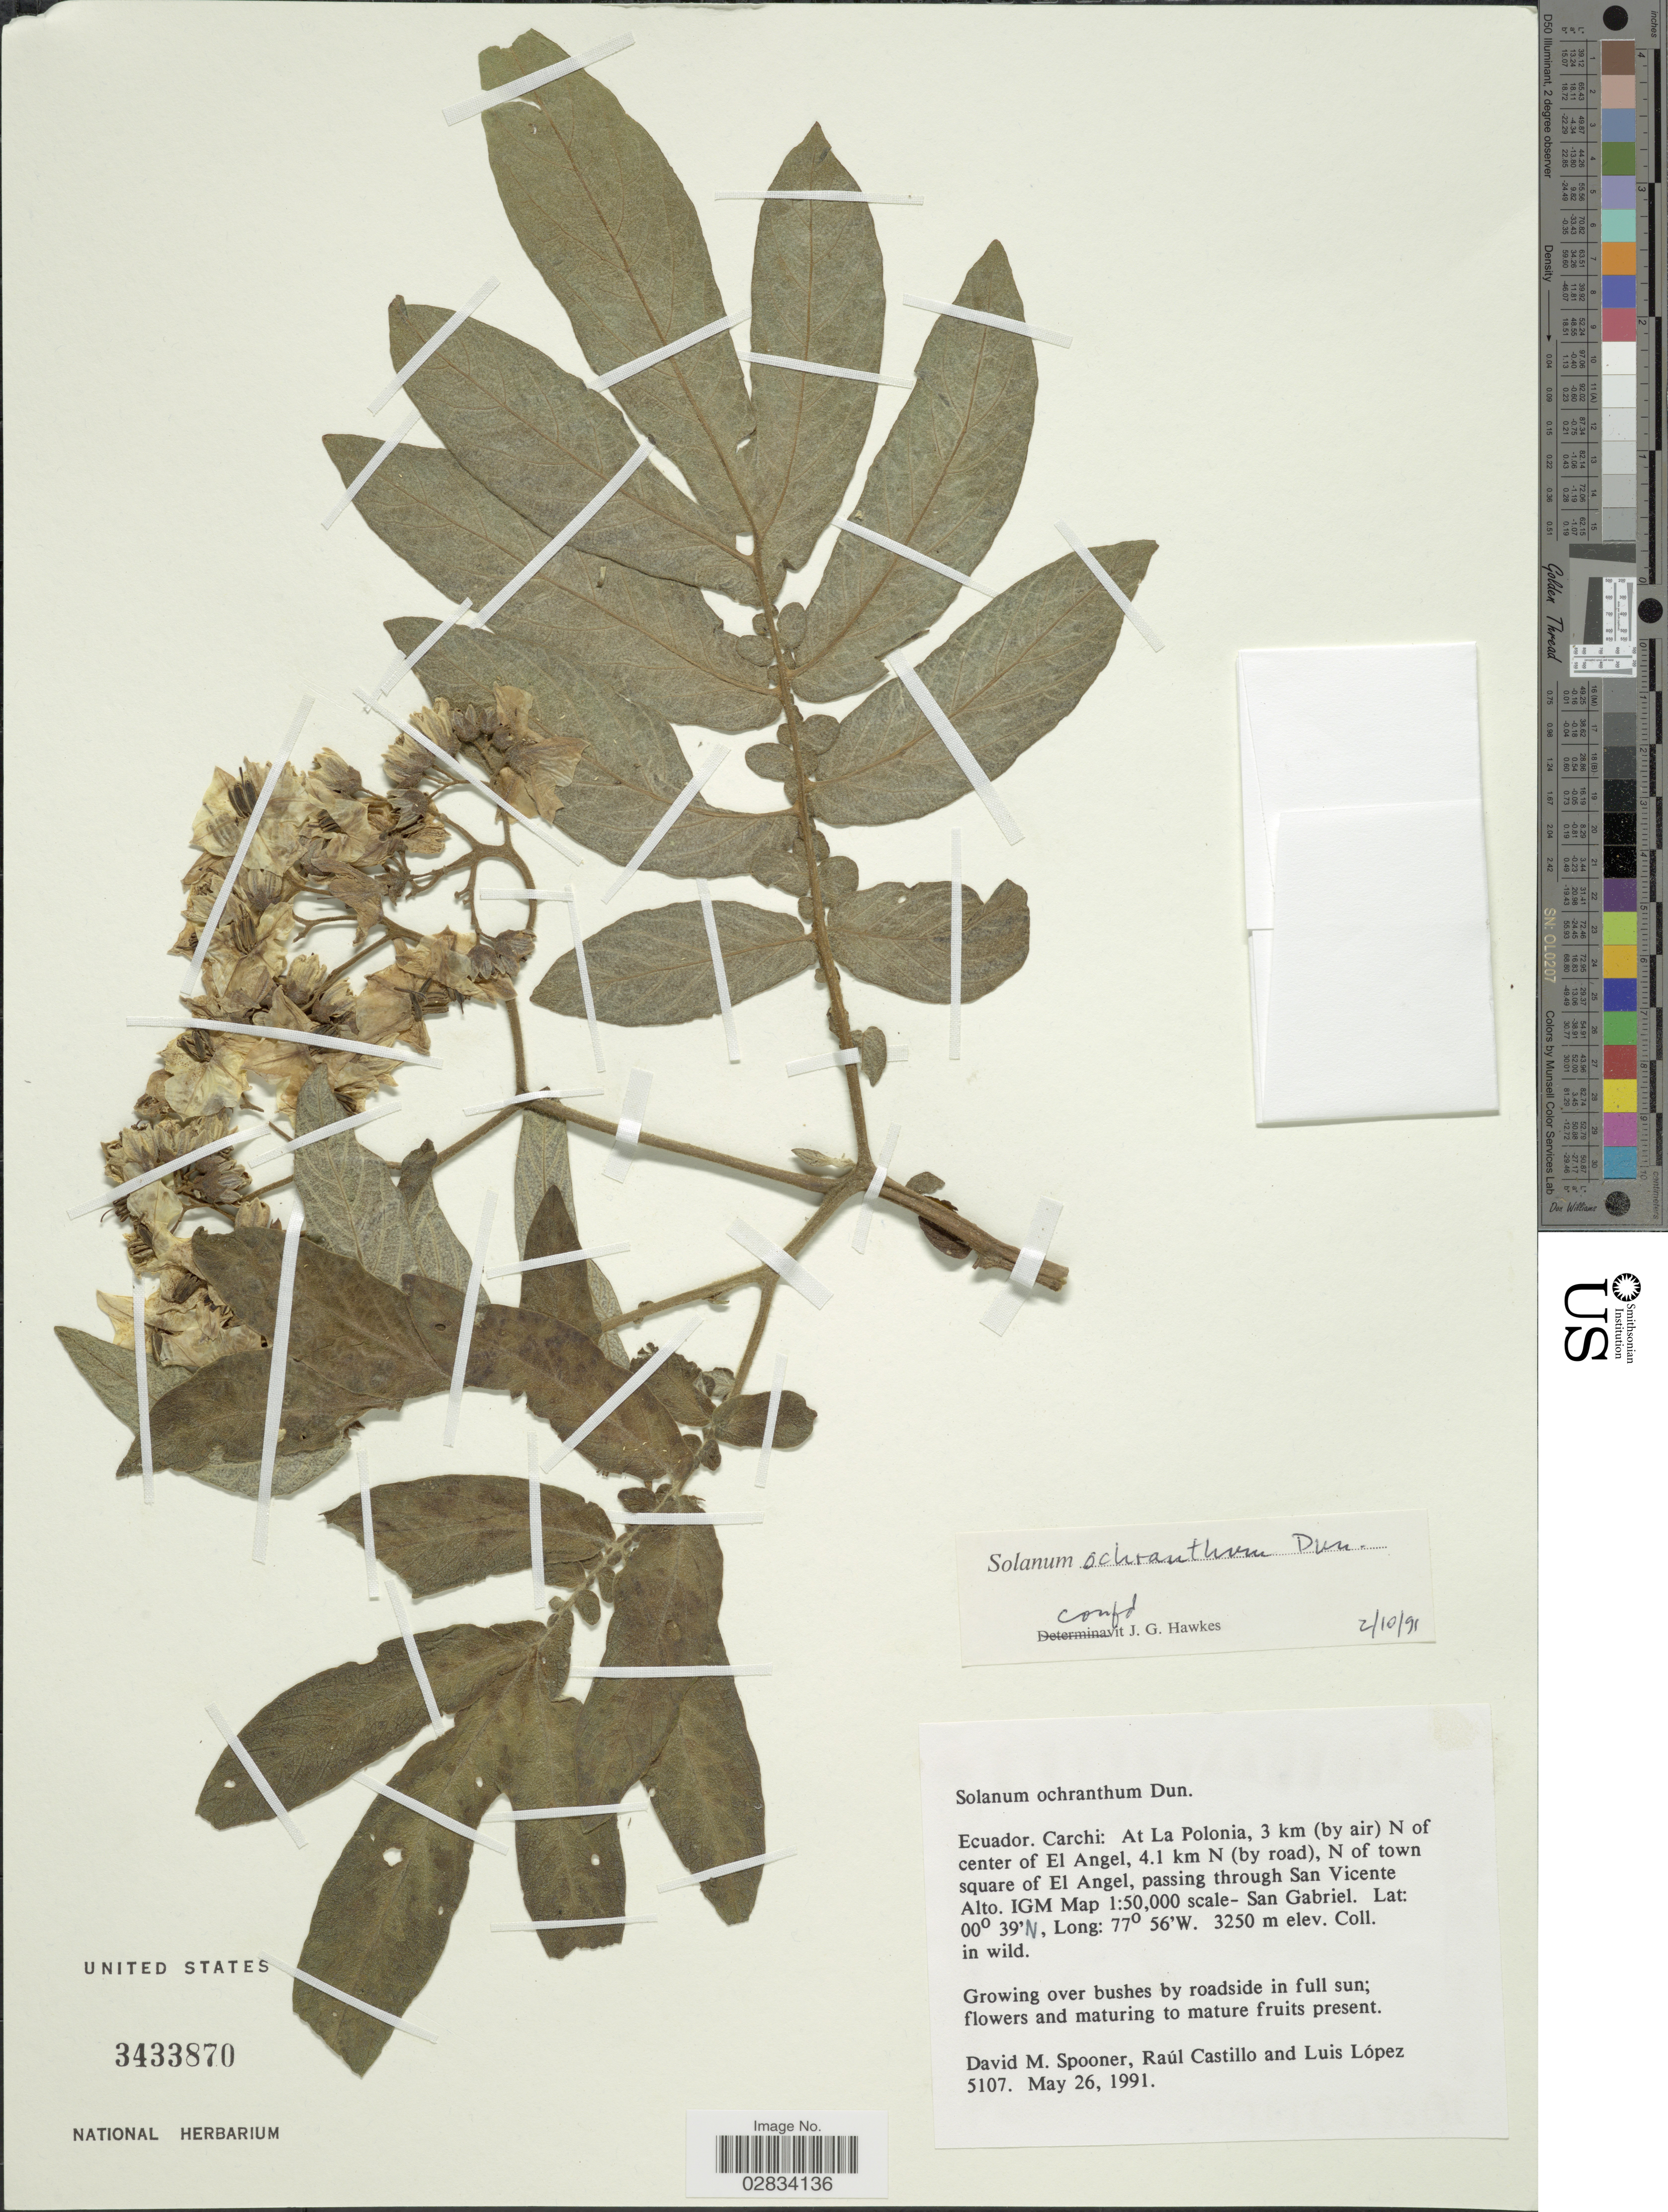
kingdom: Plantae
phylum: Tracheophyta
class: Magnoliopsida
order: Solanales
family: Solanaceae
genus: Solanum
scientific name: Solanum ochranthum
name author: Dunal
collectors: D. Spooner, R. Castillo & L. López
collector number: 5107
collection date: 1991-05-26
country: Ecuador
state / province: Carchi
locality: At La Polonia, 3 km (by air) N of center of El Angel, 4.1 km N (by road), N of town square of El Angel, passing through San Vicente Alto, IGM Map 1:50,000 scale-San Gabriel.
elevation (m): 3250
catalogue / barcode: US 3433870